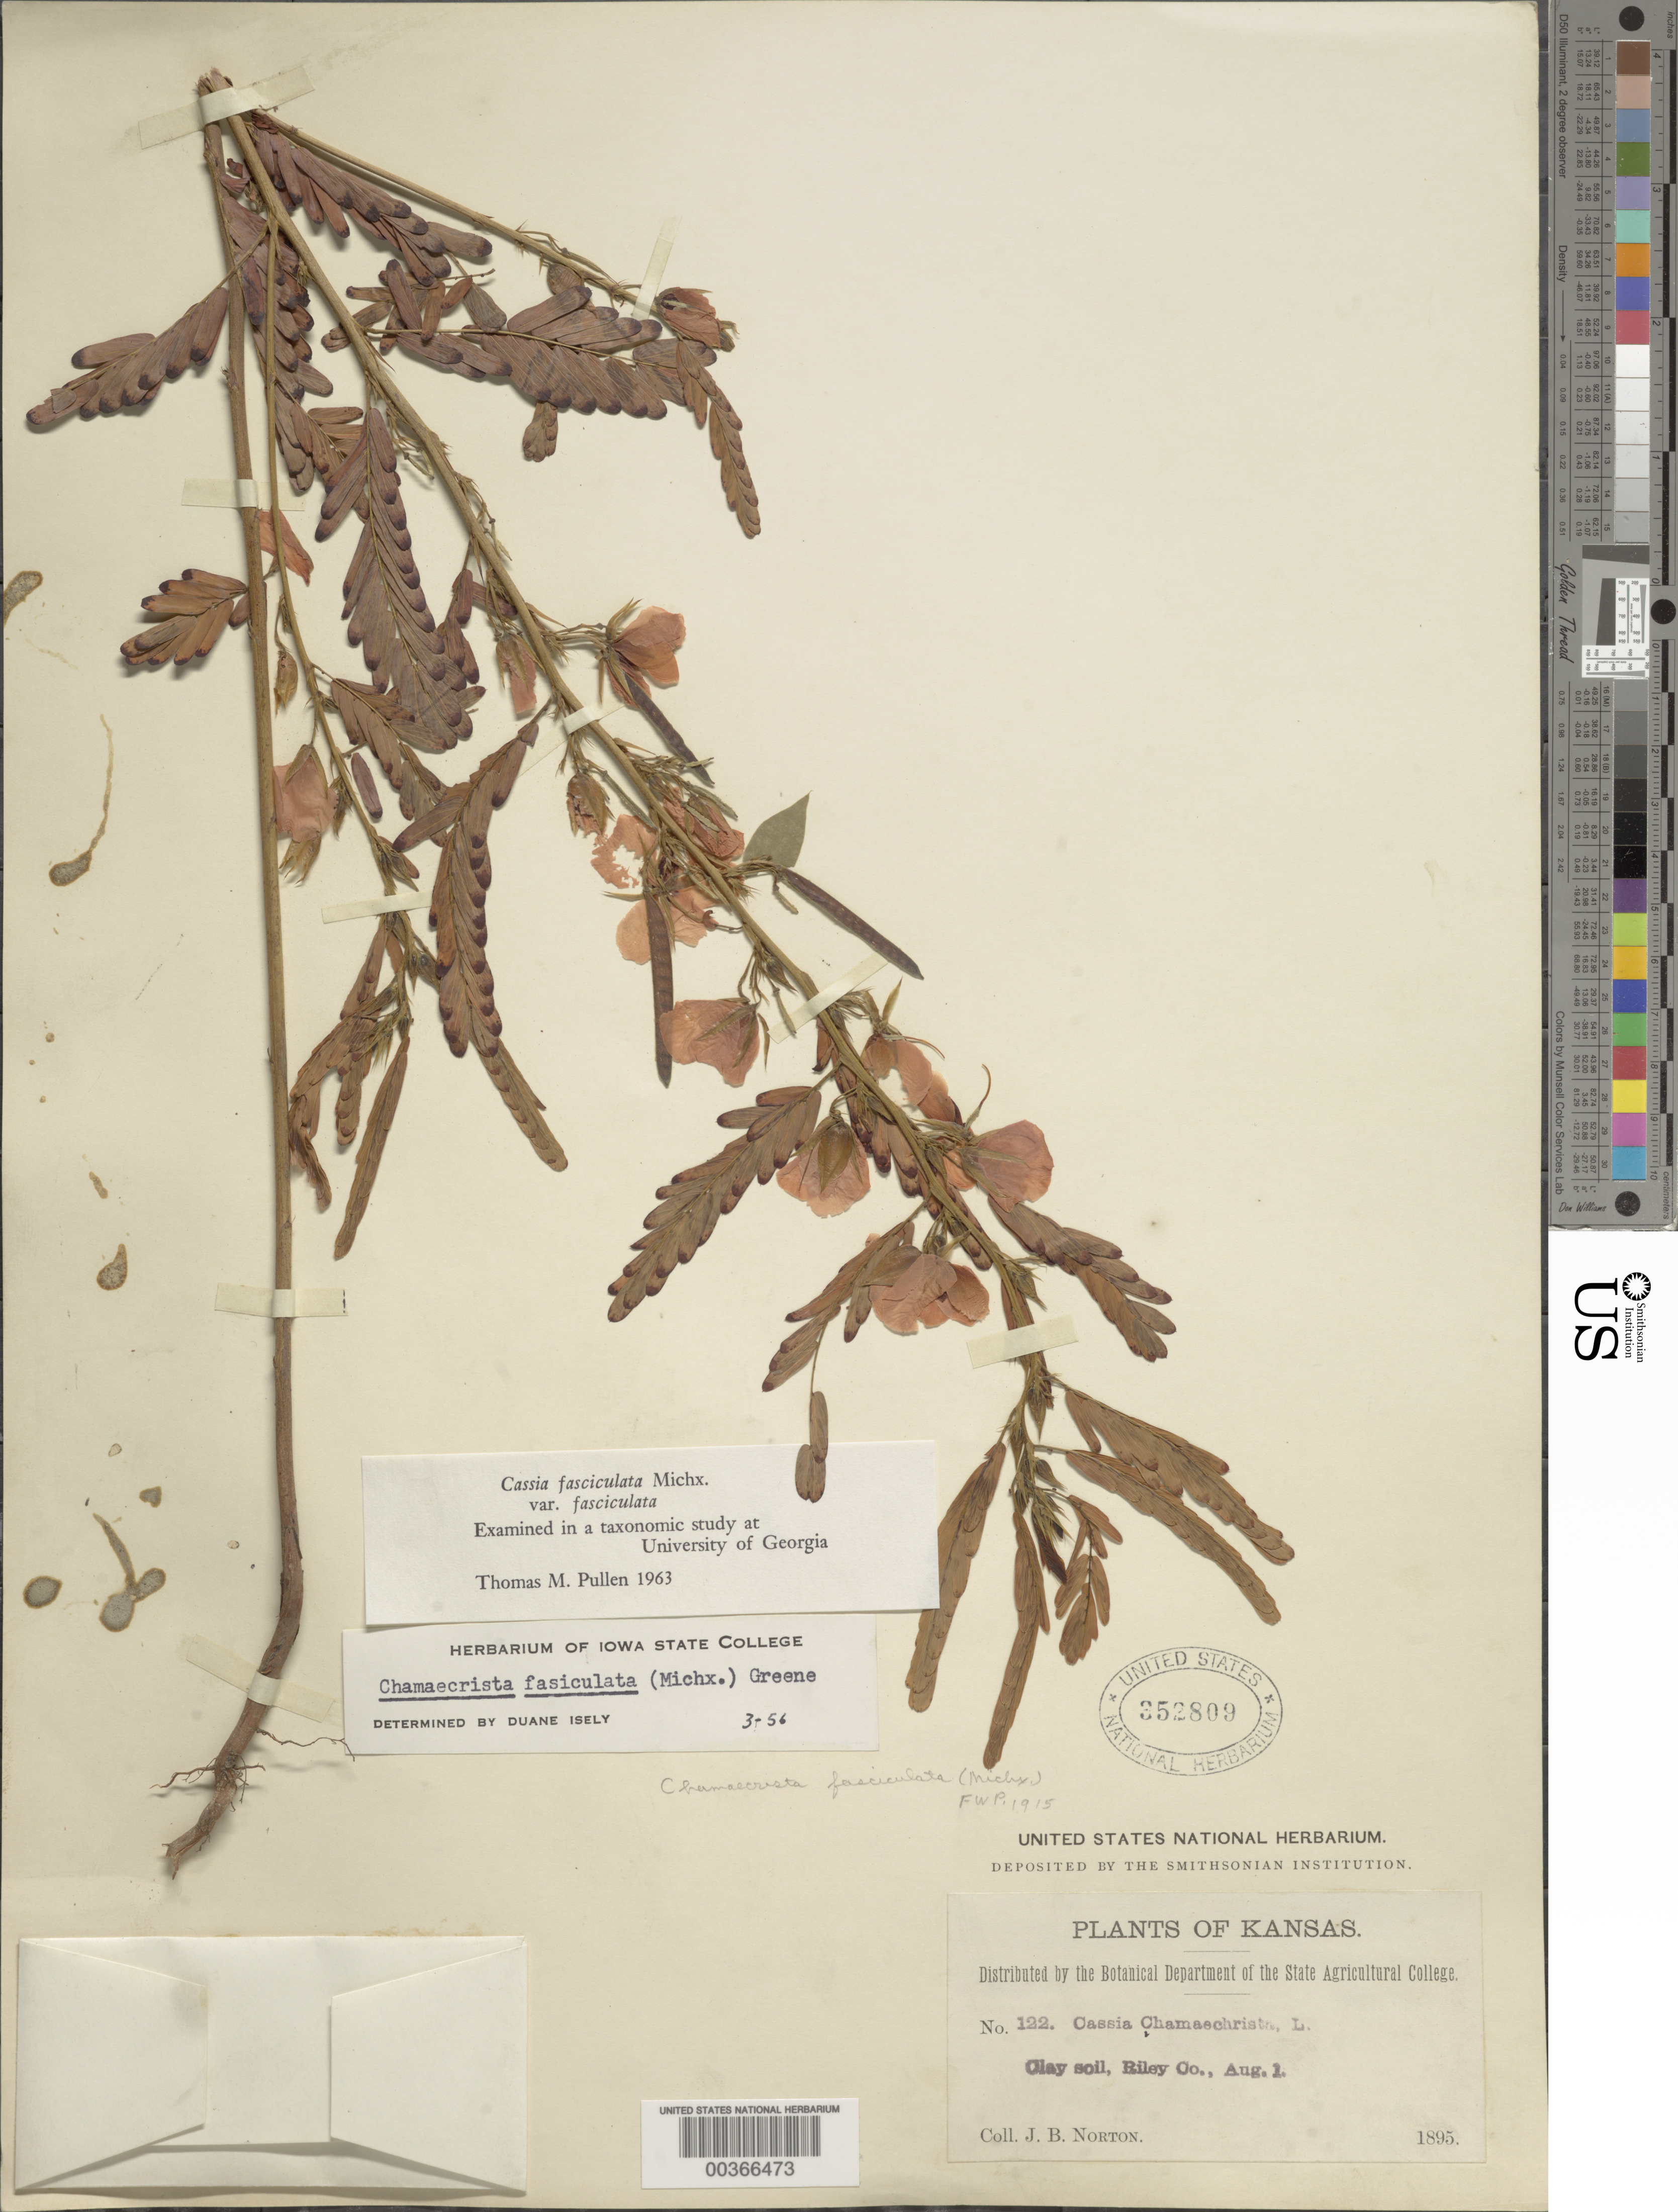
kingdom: Plantae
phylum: Tracheophyta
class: Magnoliopsida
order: Fabales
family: Fabaceae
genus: Chamaecrista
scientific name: Chamaecrista fasciculata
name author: (Michx.) Greene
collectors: J. Norton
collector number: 122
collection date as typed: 1895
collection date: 1895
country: United States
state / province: Kansas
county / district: Riley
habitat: Clay soil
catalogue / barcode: US 352809